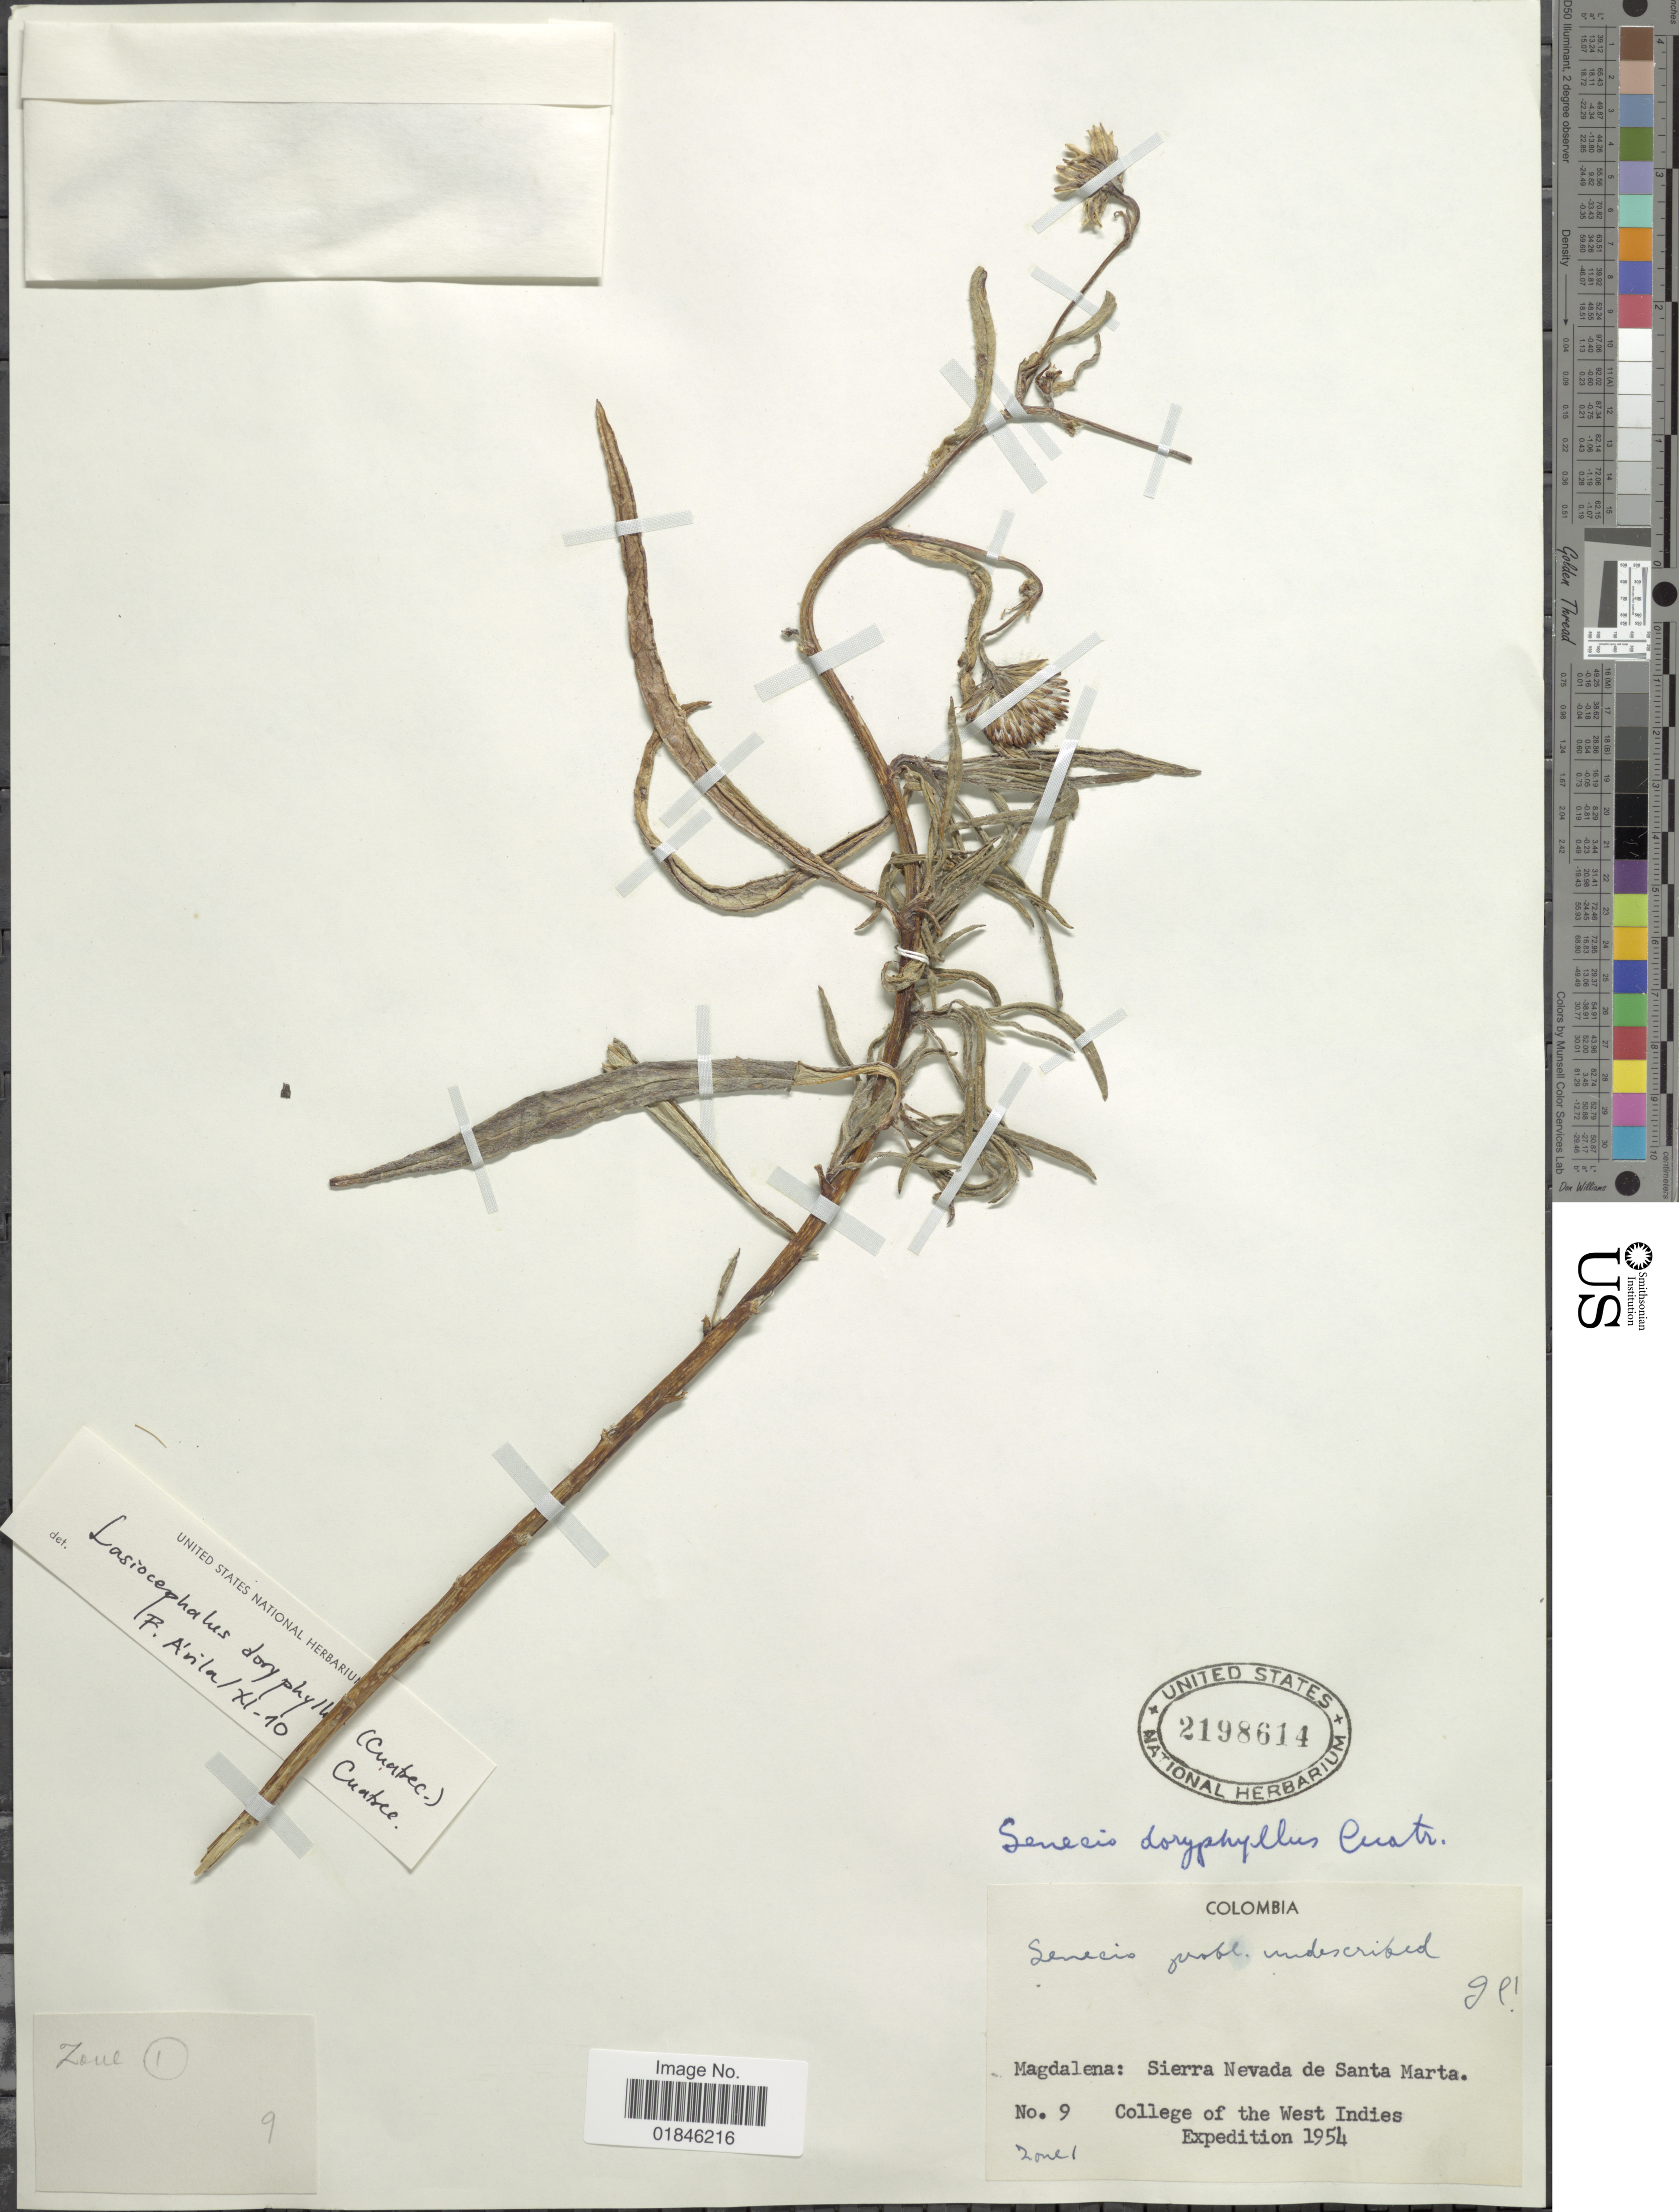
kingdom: Plantae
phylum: Tracheophyta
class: Magnoliopsida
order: Asterales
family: Asteraceae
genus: Senecio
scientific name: Senecio doryphyllus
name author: Cuatrec.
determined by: Salomon, Luciana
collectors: College of the West Indies Expedition 1954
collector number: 9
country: Colombia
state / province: Magdalena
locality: Magdalena: Sierra Nevada de Santa Marta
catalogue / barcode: US 2198614